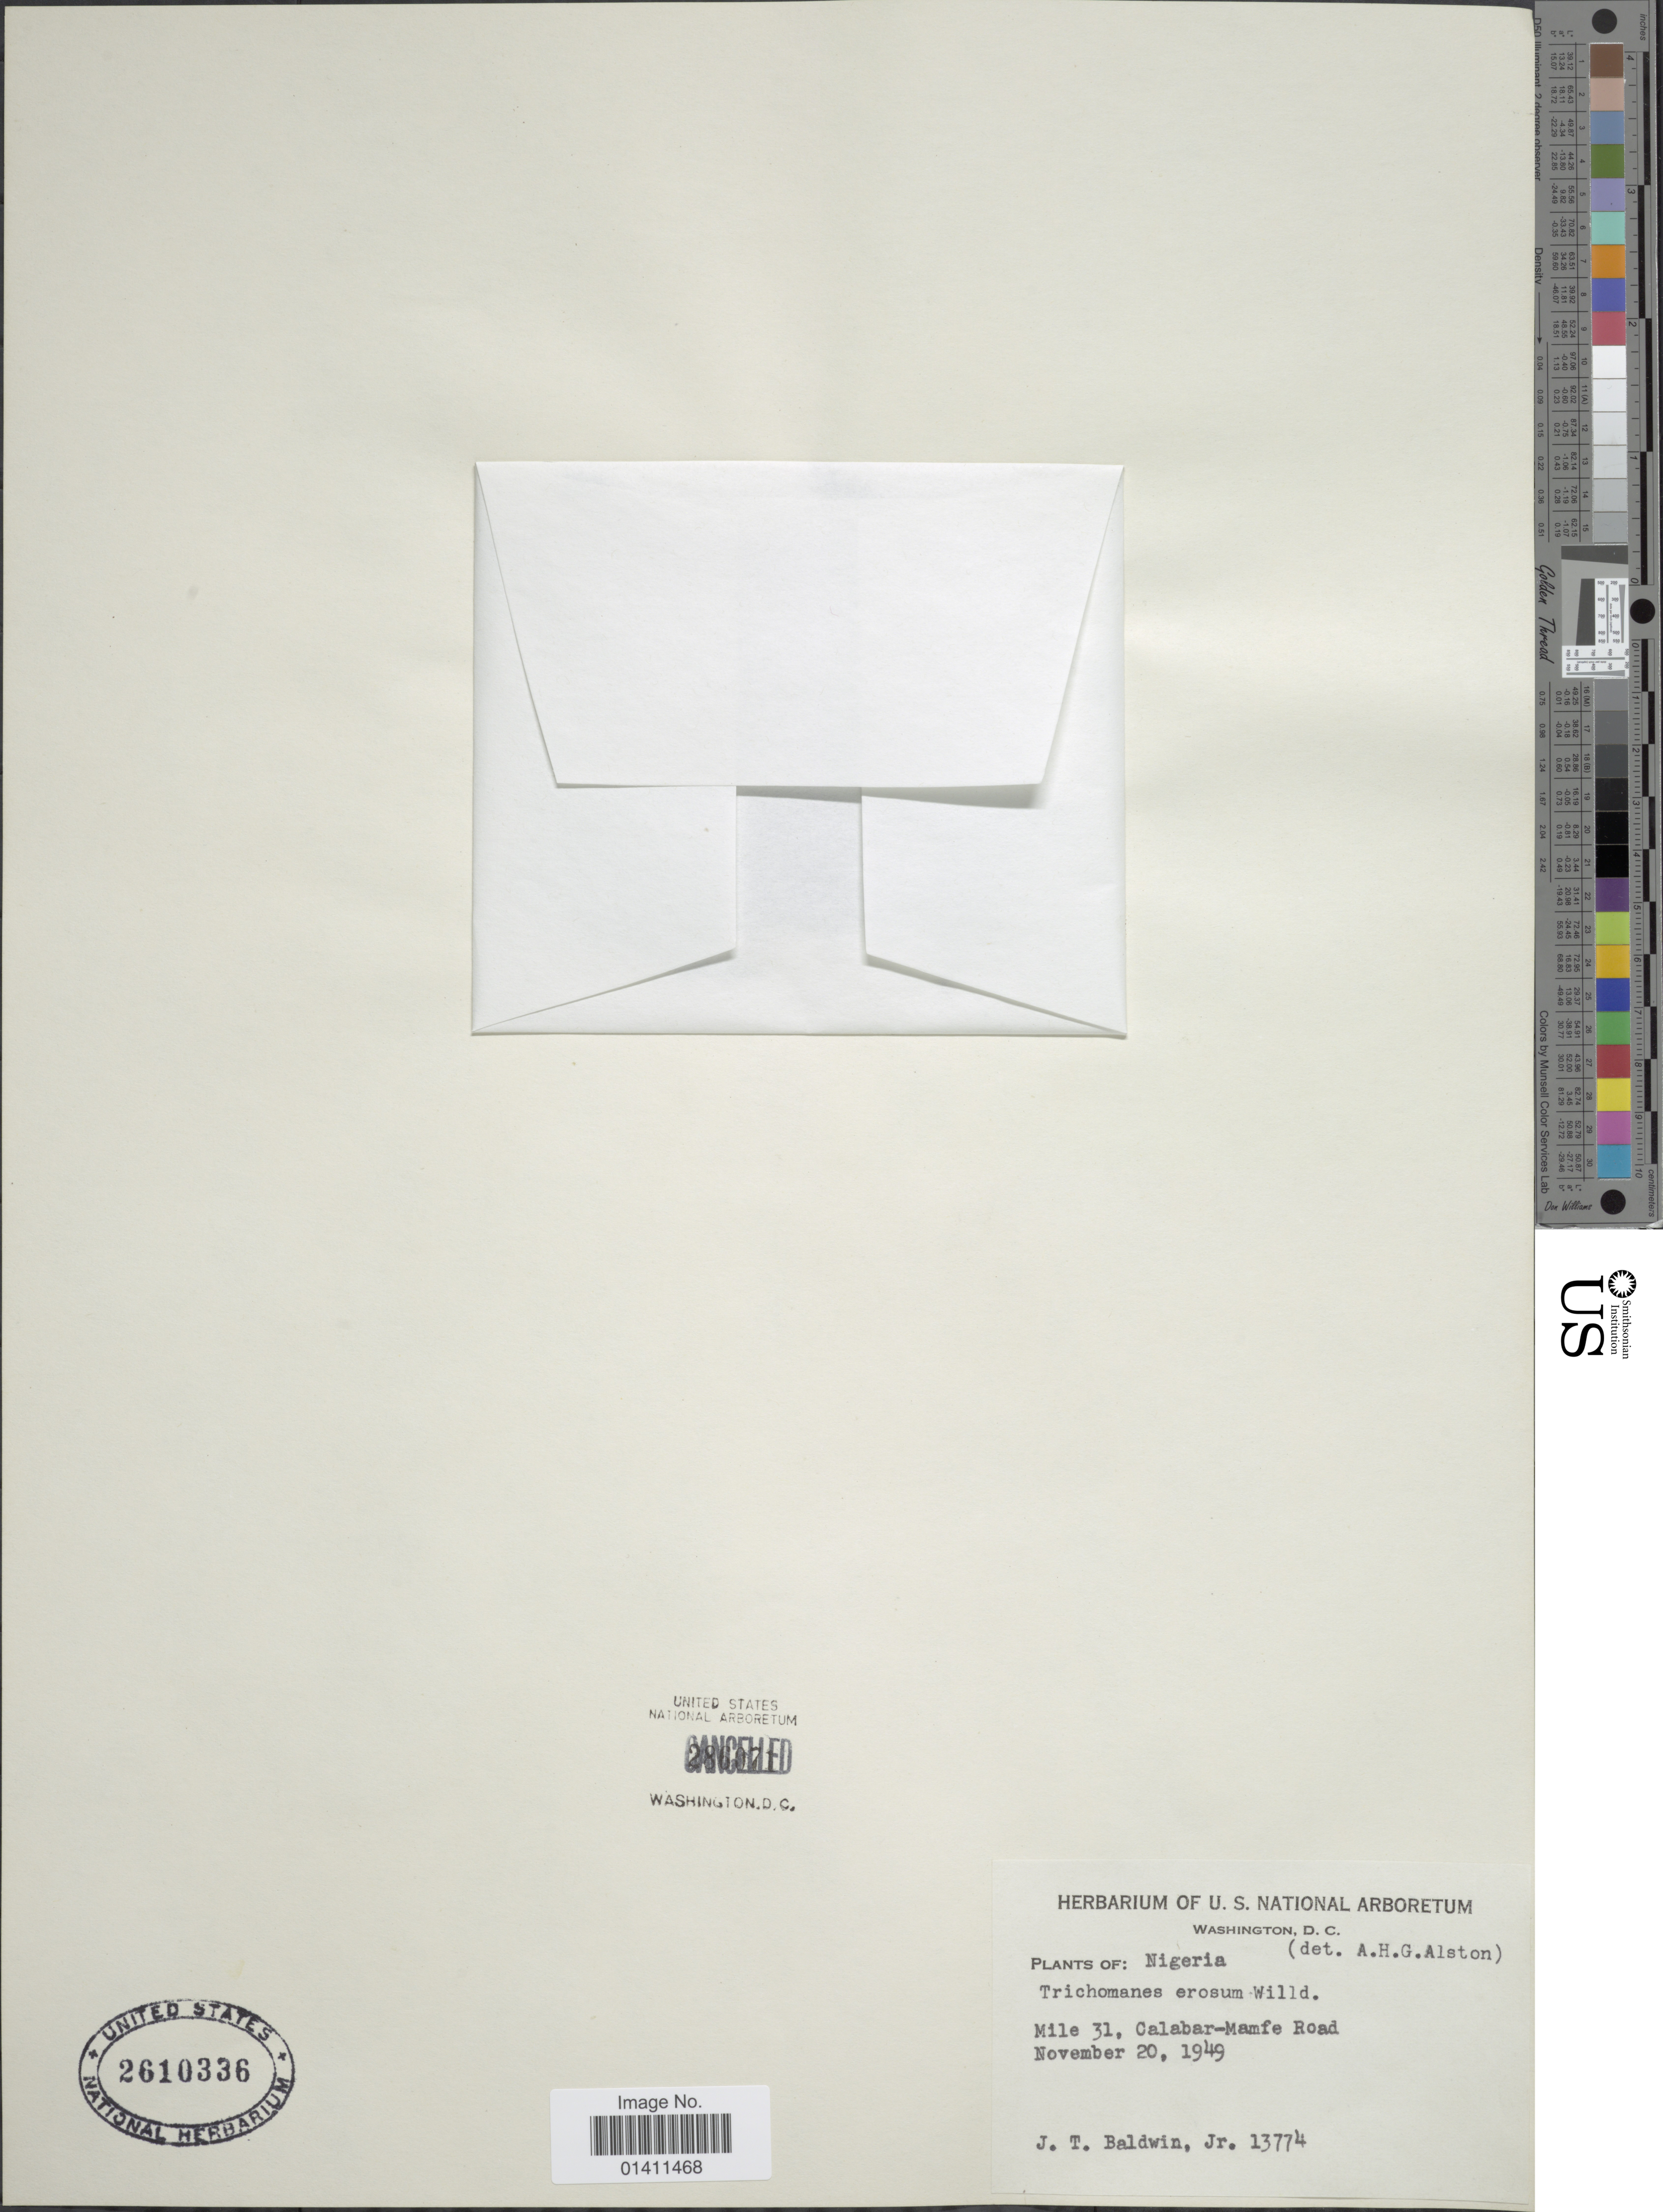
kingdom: Plantae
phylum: Tracheophyta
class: Polypodiopsida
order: Hymenophyllales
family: Hymenophyllaceae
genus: Didymoglossum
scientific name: Didymoglossum erosum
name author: (Willd.) J.P. Roux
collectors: J. T. Baldwin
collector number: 13774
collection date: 1949-11-20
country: Nigeria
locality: Mile 31, Calabar-Mamfe Road.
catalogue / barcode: US 2610336